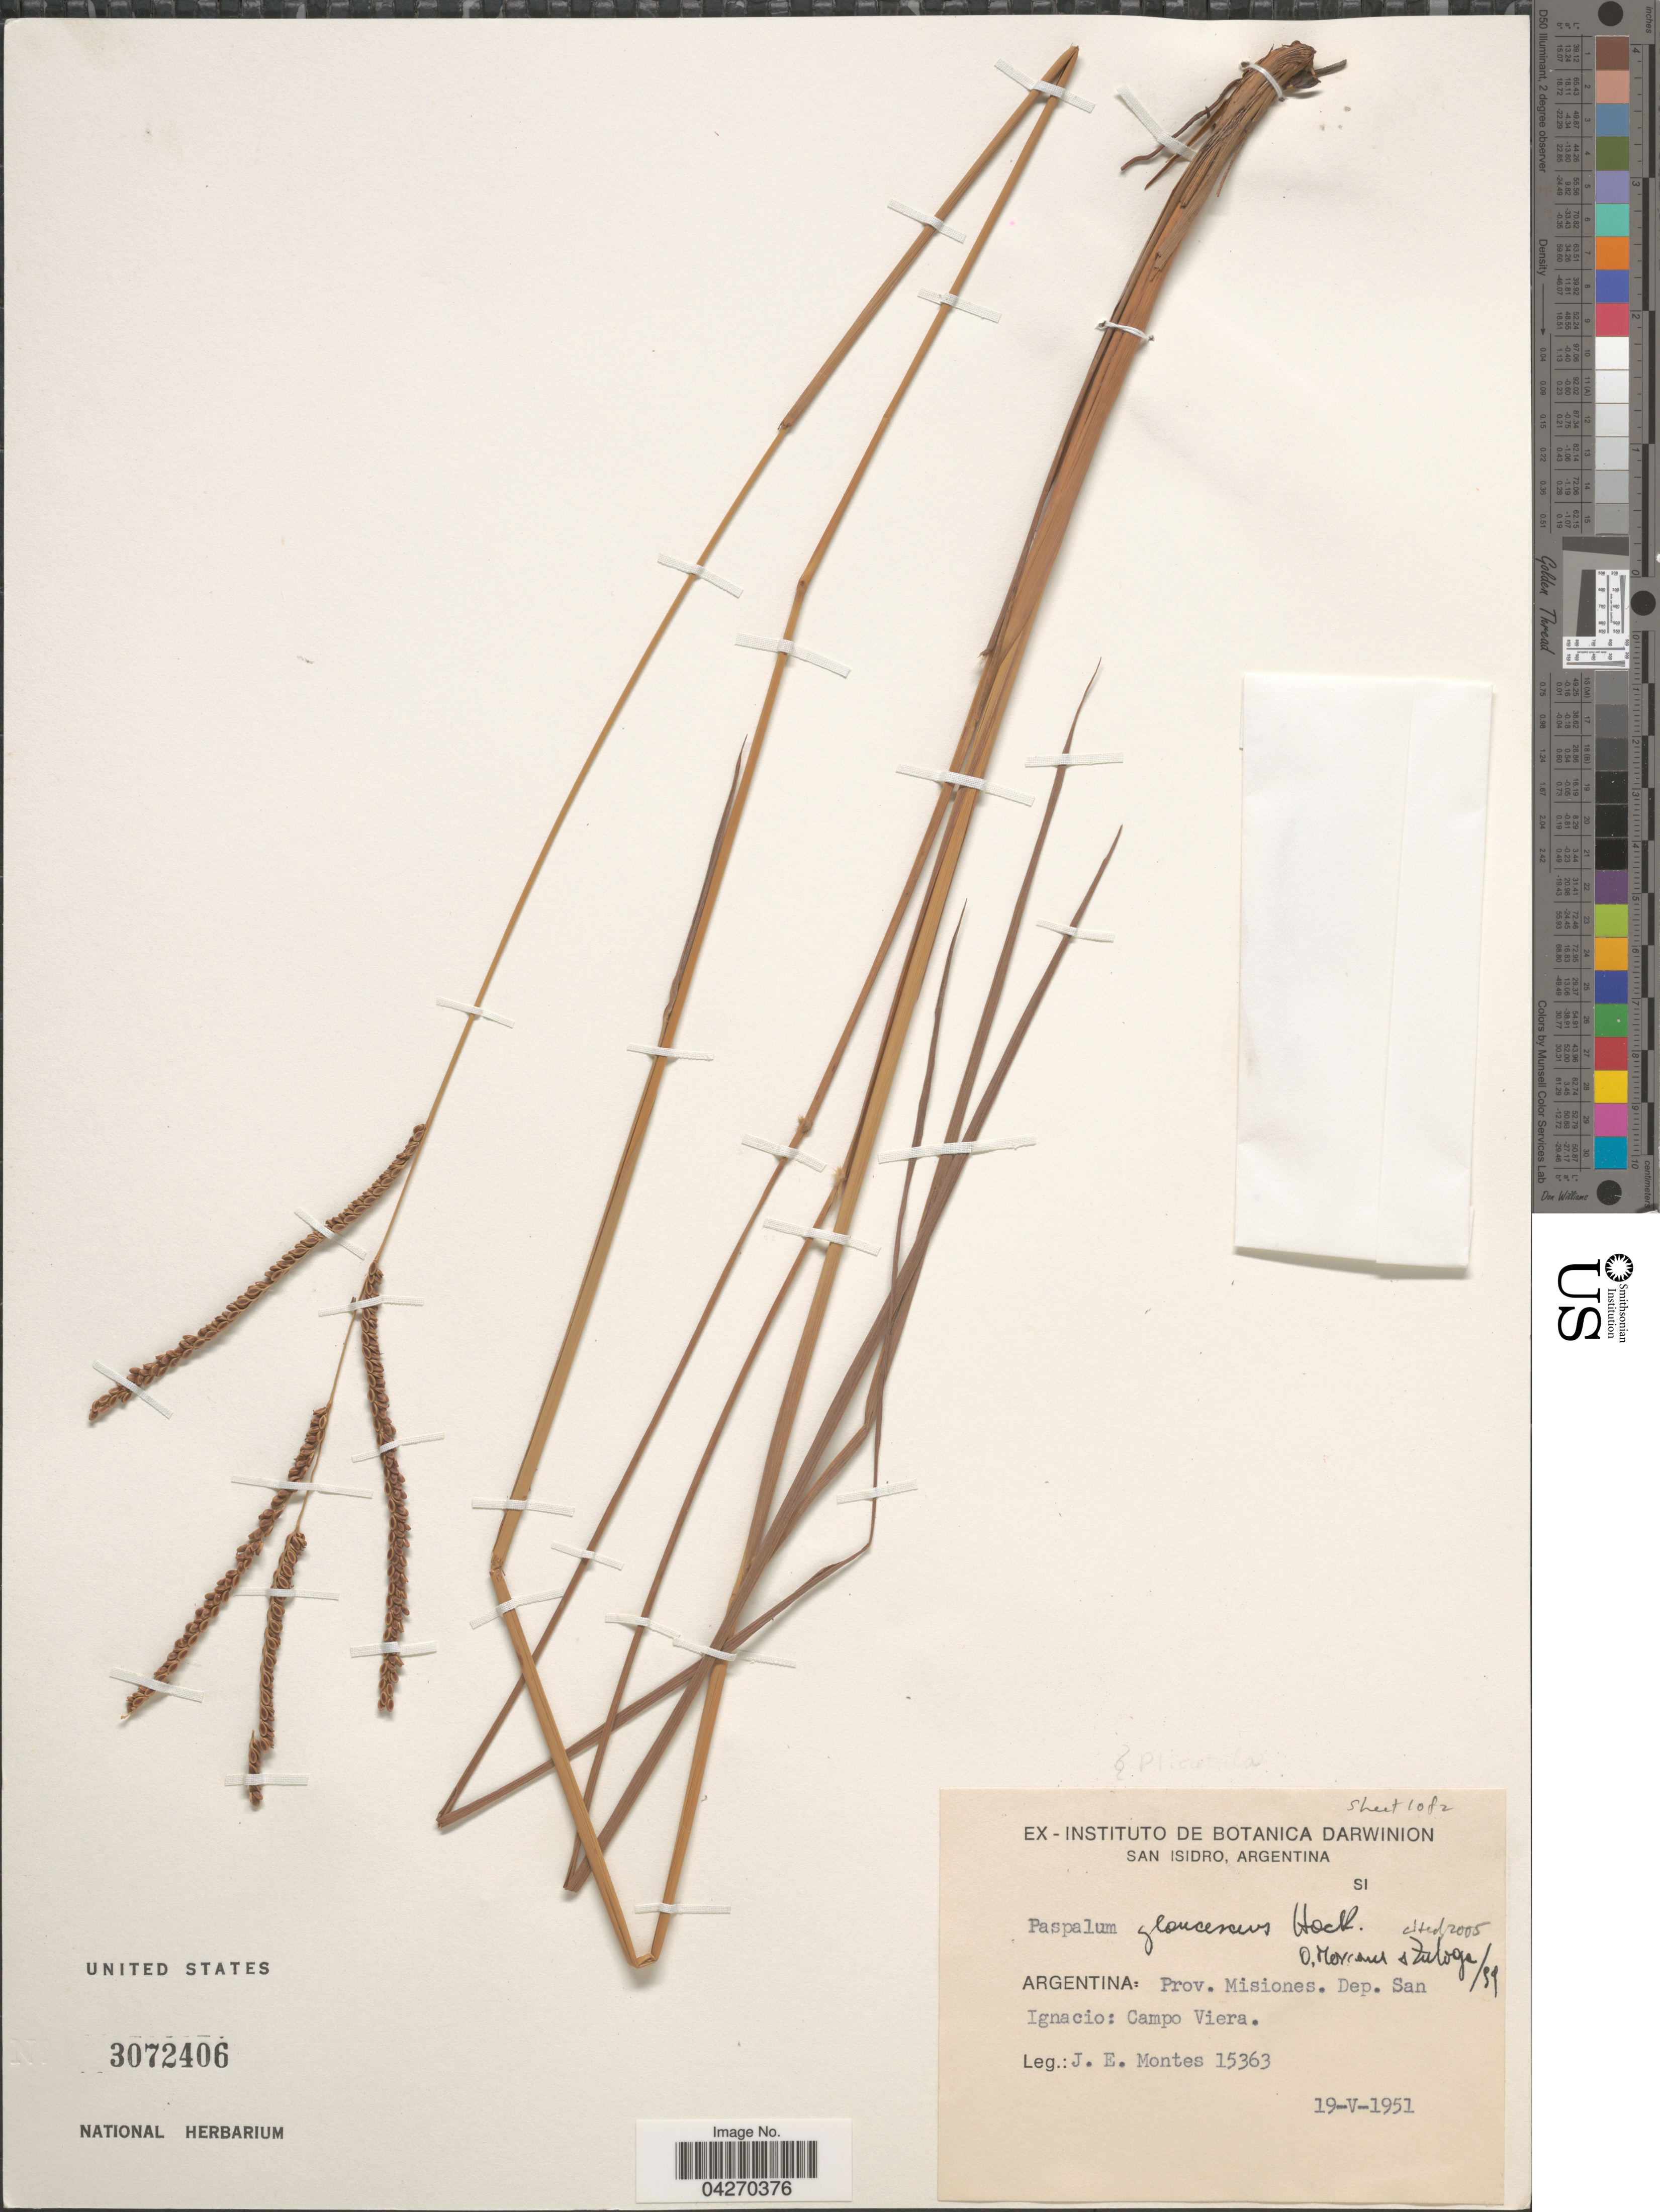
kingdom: Plantae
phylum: Tracheophyta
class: Liliopsida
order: Poales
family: Poaceae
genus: Paspalum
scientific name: Paspalum glaucescens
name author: Hack.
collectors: J. E. Montes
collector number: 15363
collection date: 1951-05-19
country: Argentina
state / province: Misiones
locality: Dep. San Ignacio: Campo Viera.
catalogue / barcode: US 3072406